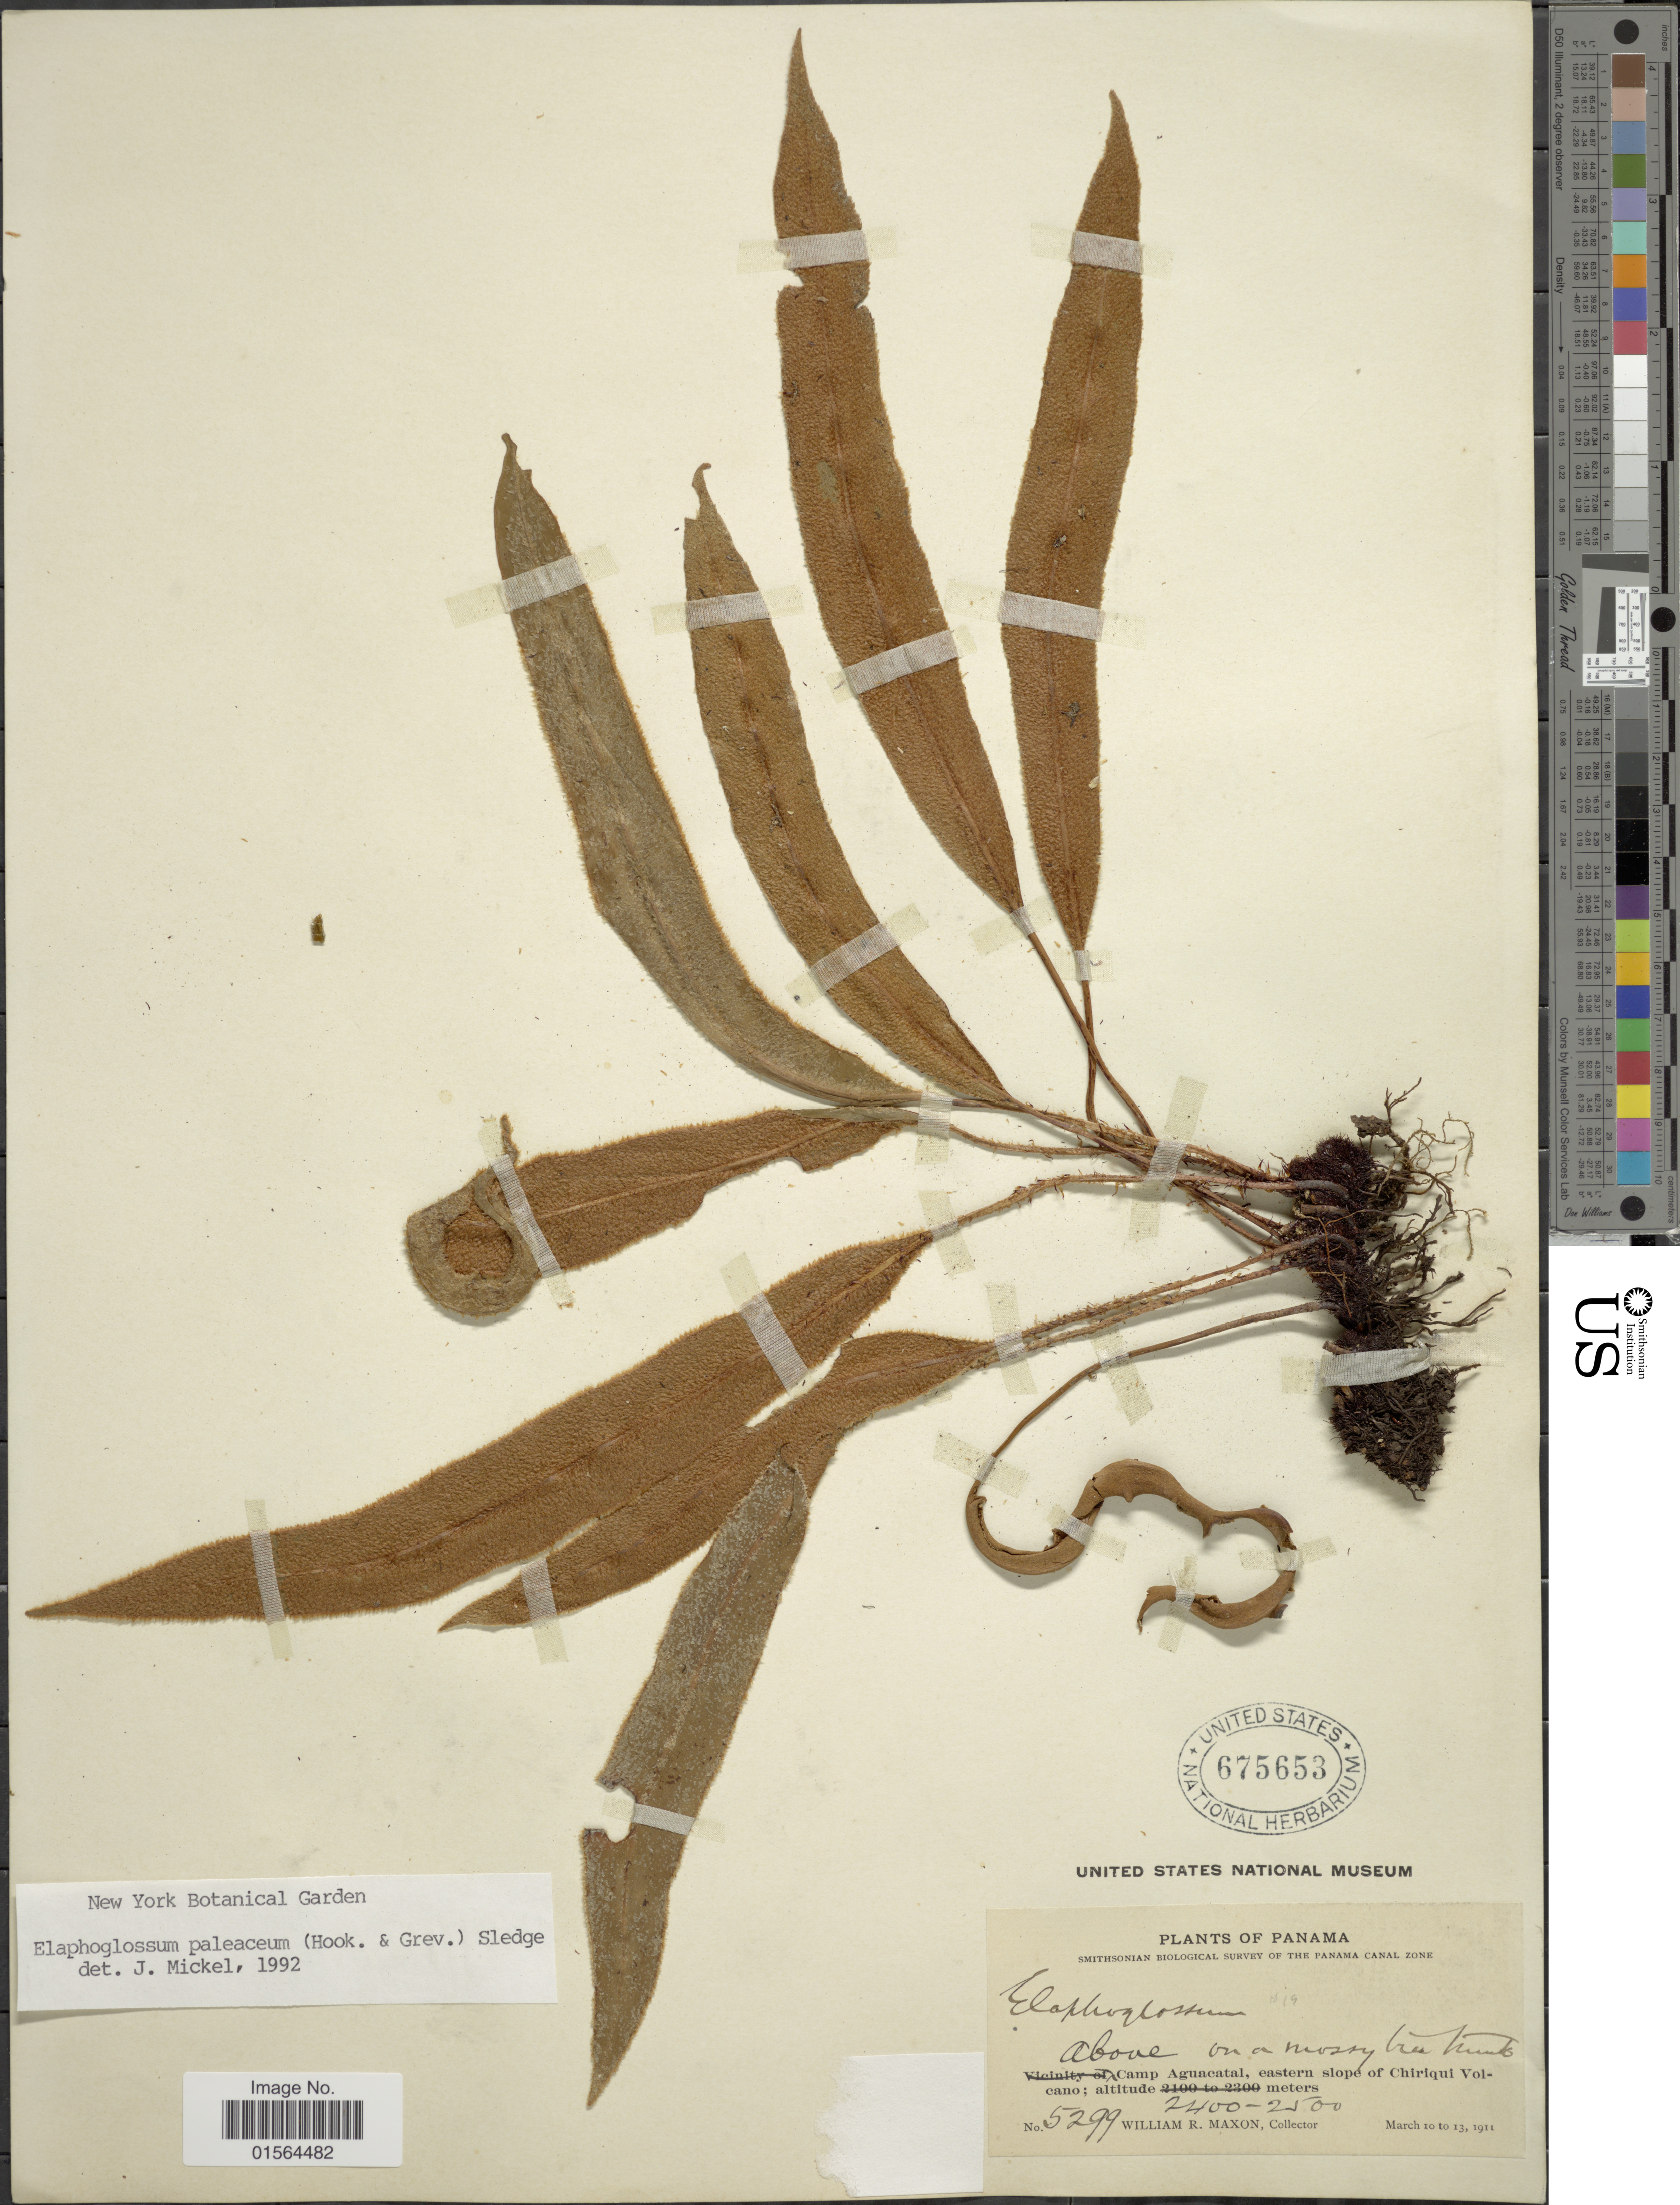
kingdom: Plantae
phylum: Tracheophyta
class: Polypodiopsida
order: Polypodiales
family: Dryopteridaceae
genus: Elaphoglossum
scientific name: Elaphoglossum paleaceum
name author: (Hook. & Grev.) Sledge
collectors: W. R. Maxon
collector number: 5299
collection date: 1911-03-10/1911-03-13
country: Panama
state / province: Chiriqui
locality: Above Camp Aguacatal, eastern slope of Chiriqui Volcano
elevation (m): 2400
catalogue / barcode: US 675653